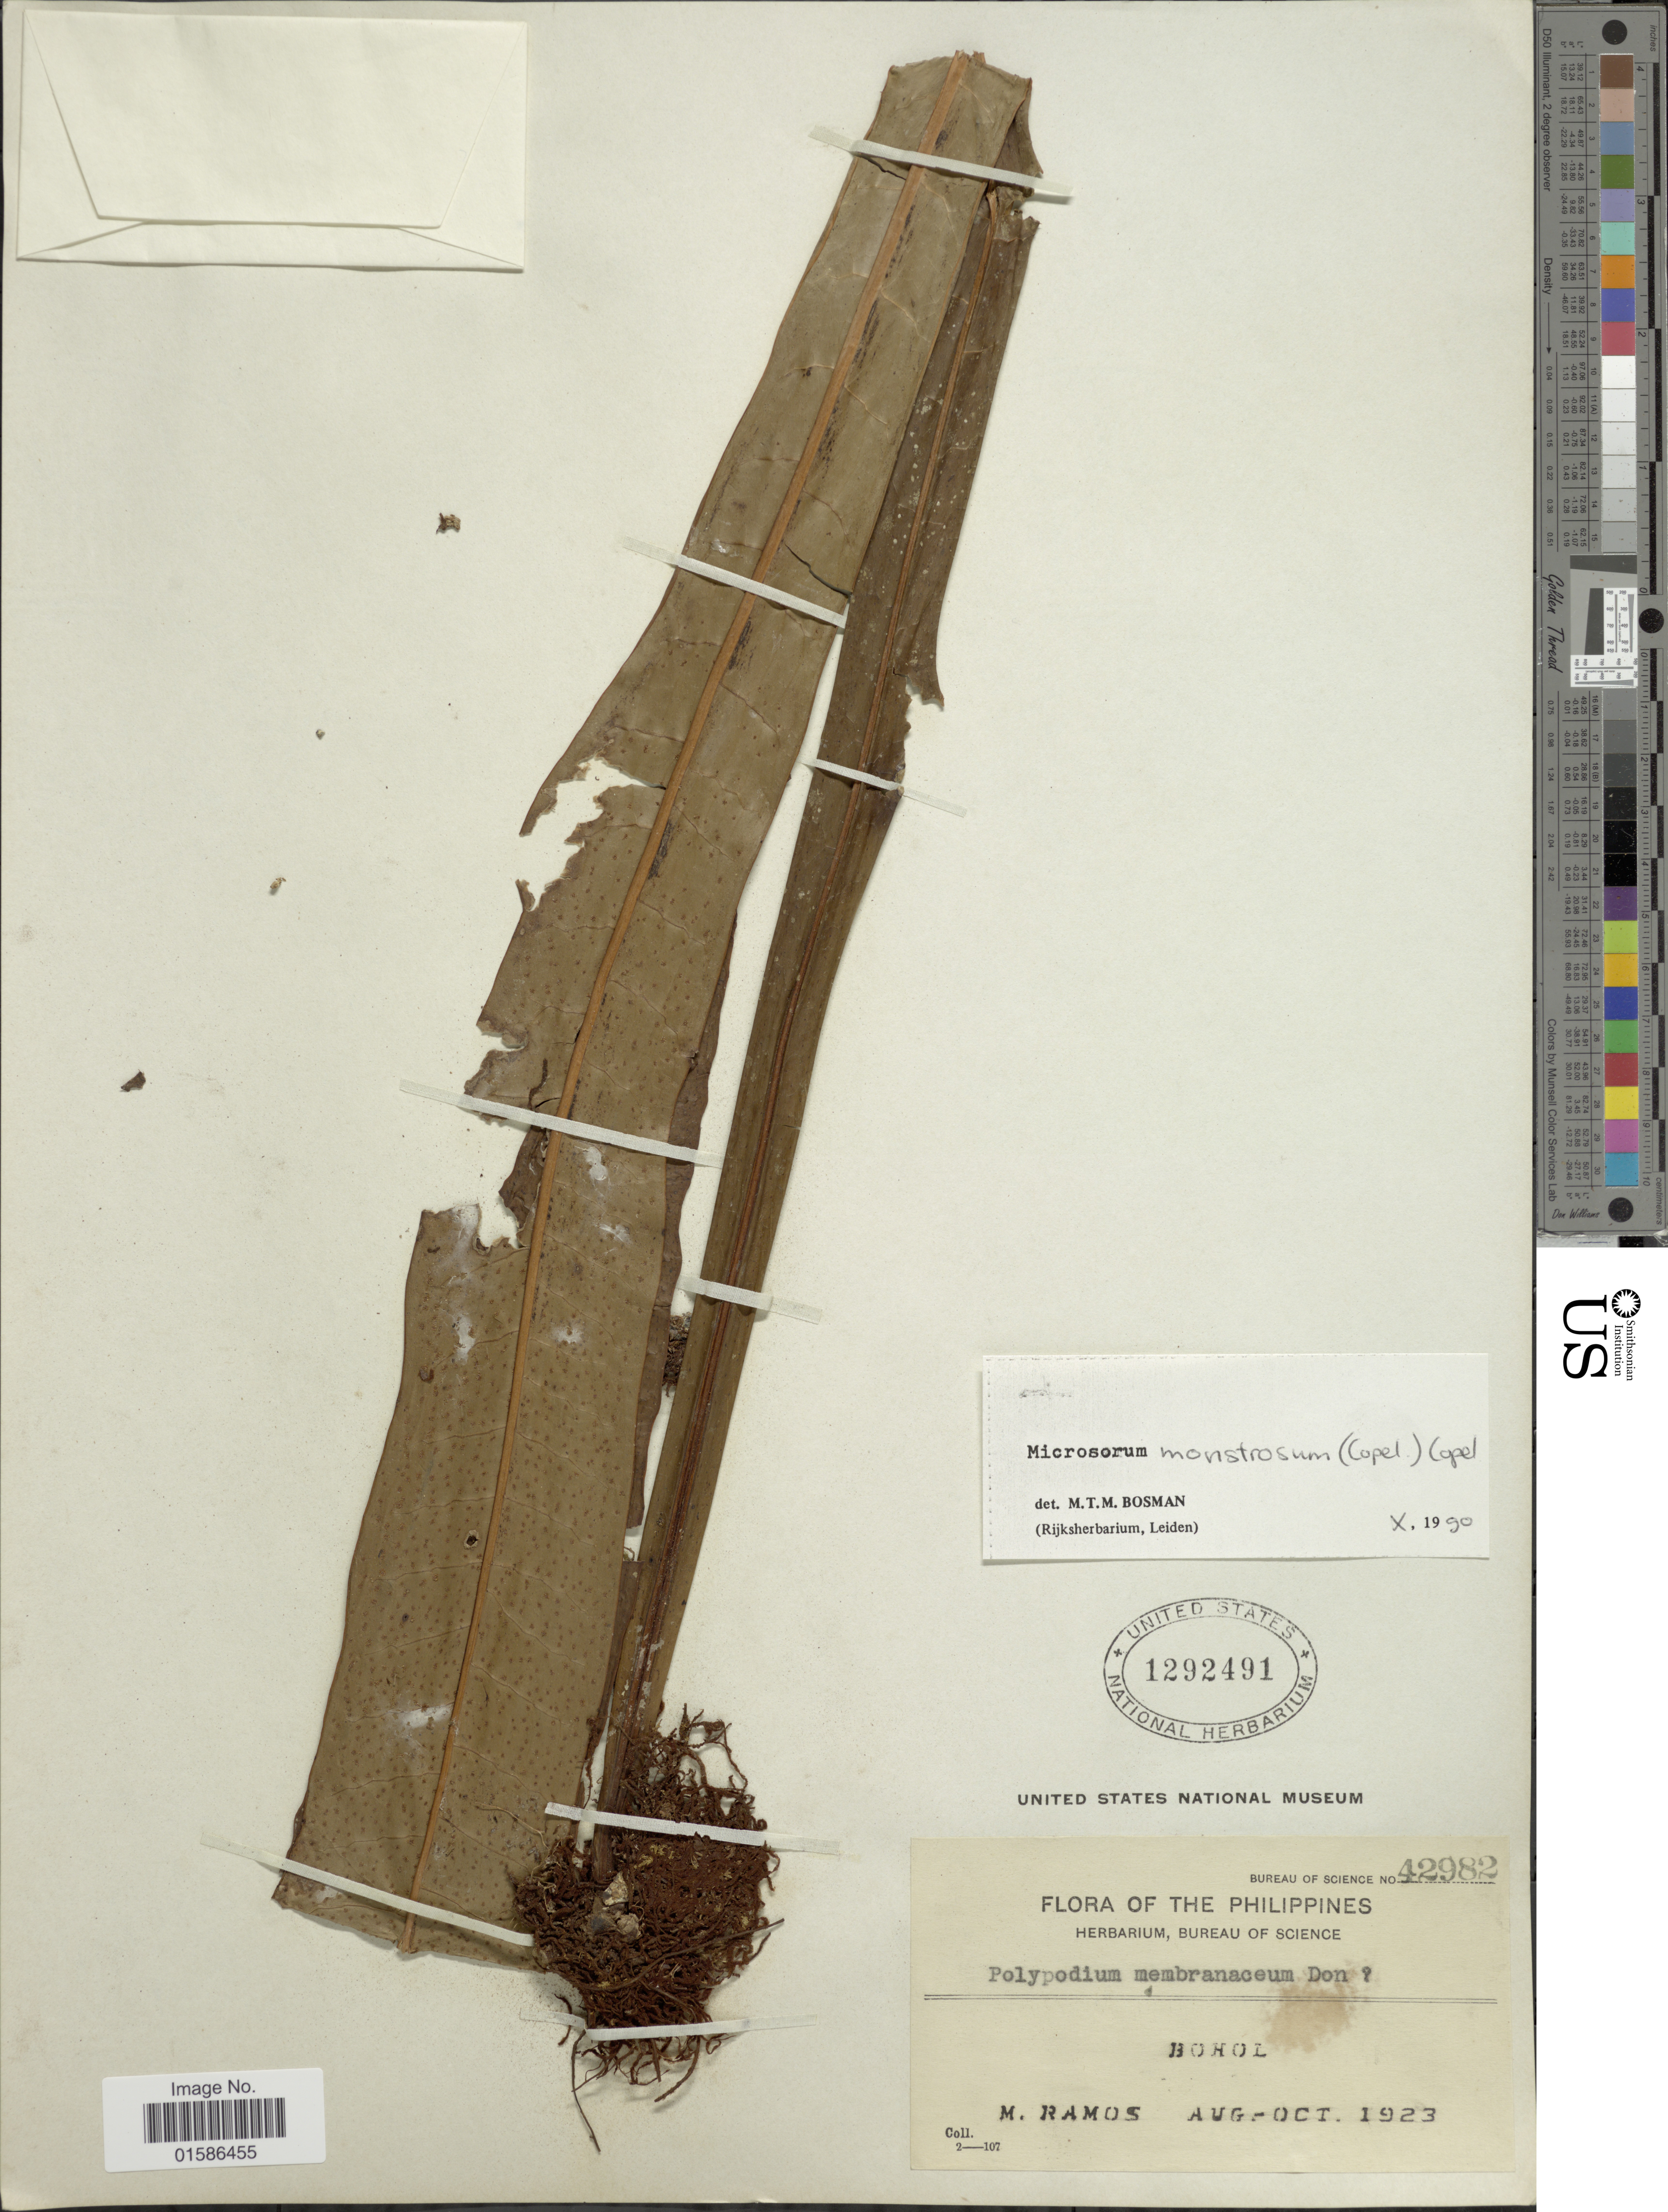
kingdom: Plantae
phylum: Tracheophyta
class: Polypodiopsida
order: Polypodiales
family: Polypodiaceae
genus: Microsorum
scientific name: Microsorum monstrosum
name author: (Copel.) Copel.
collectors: M. Ramos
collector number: Bureau of Science 42982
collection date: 1923-08/1923-10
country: Philippines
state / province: Central Visayas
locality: Bohol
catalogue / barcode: US 1292491